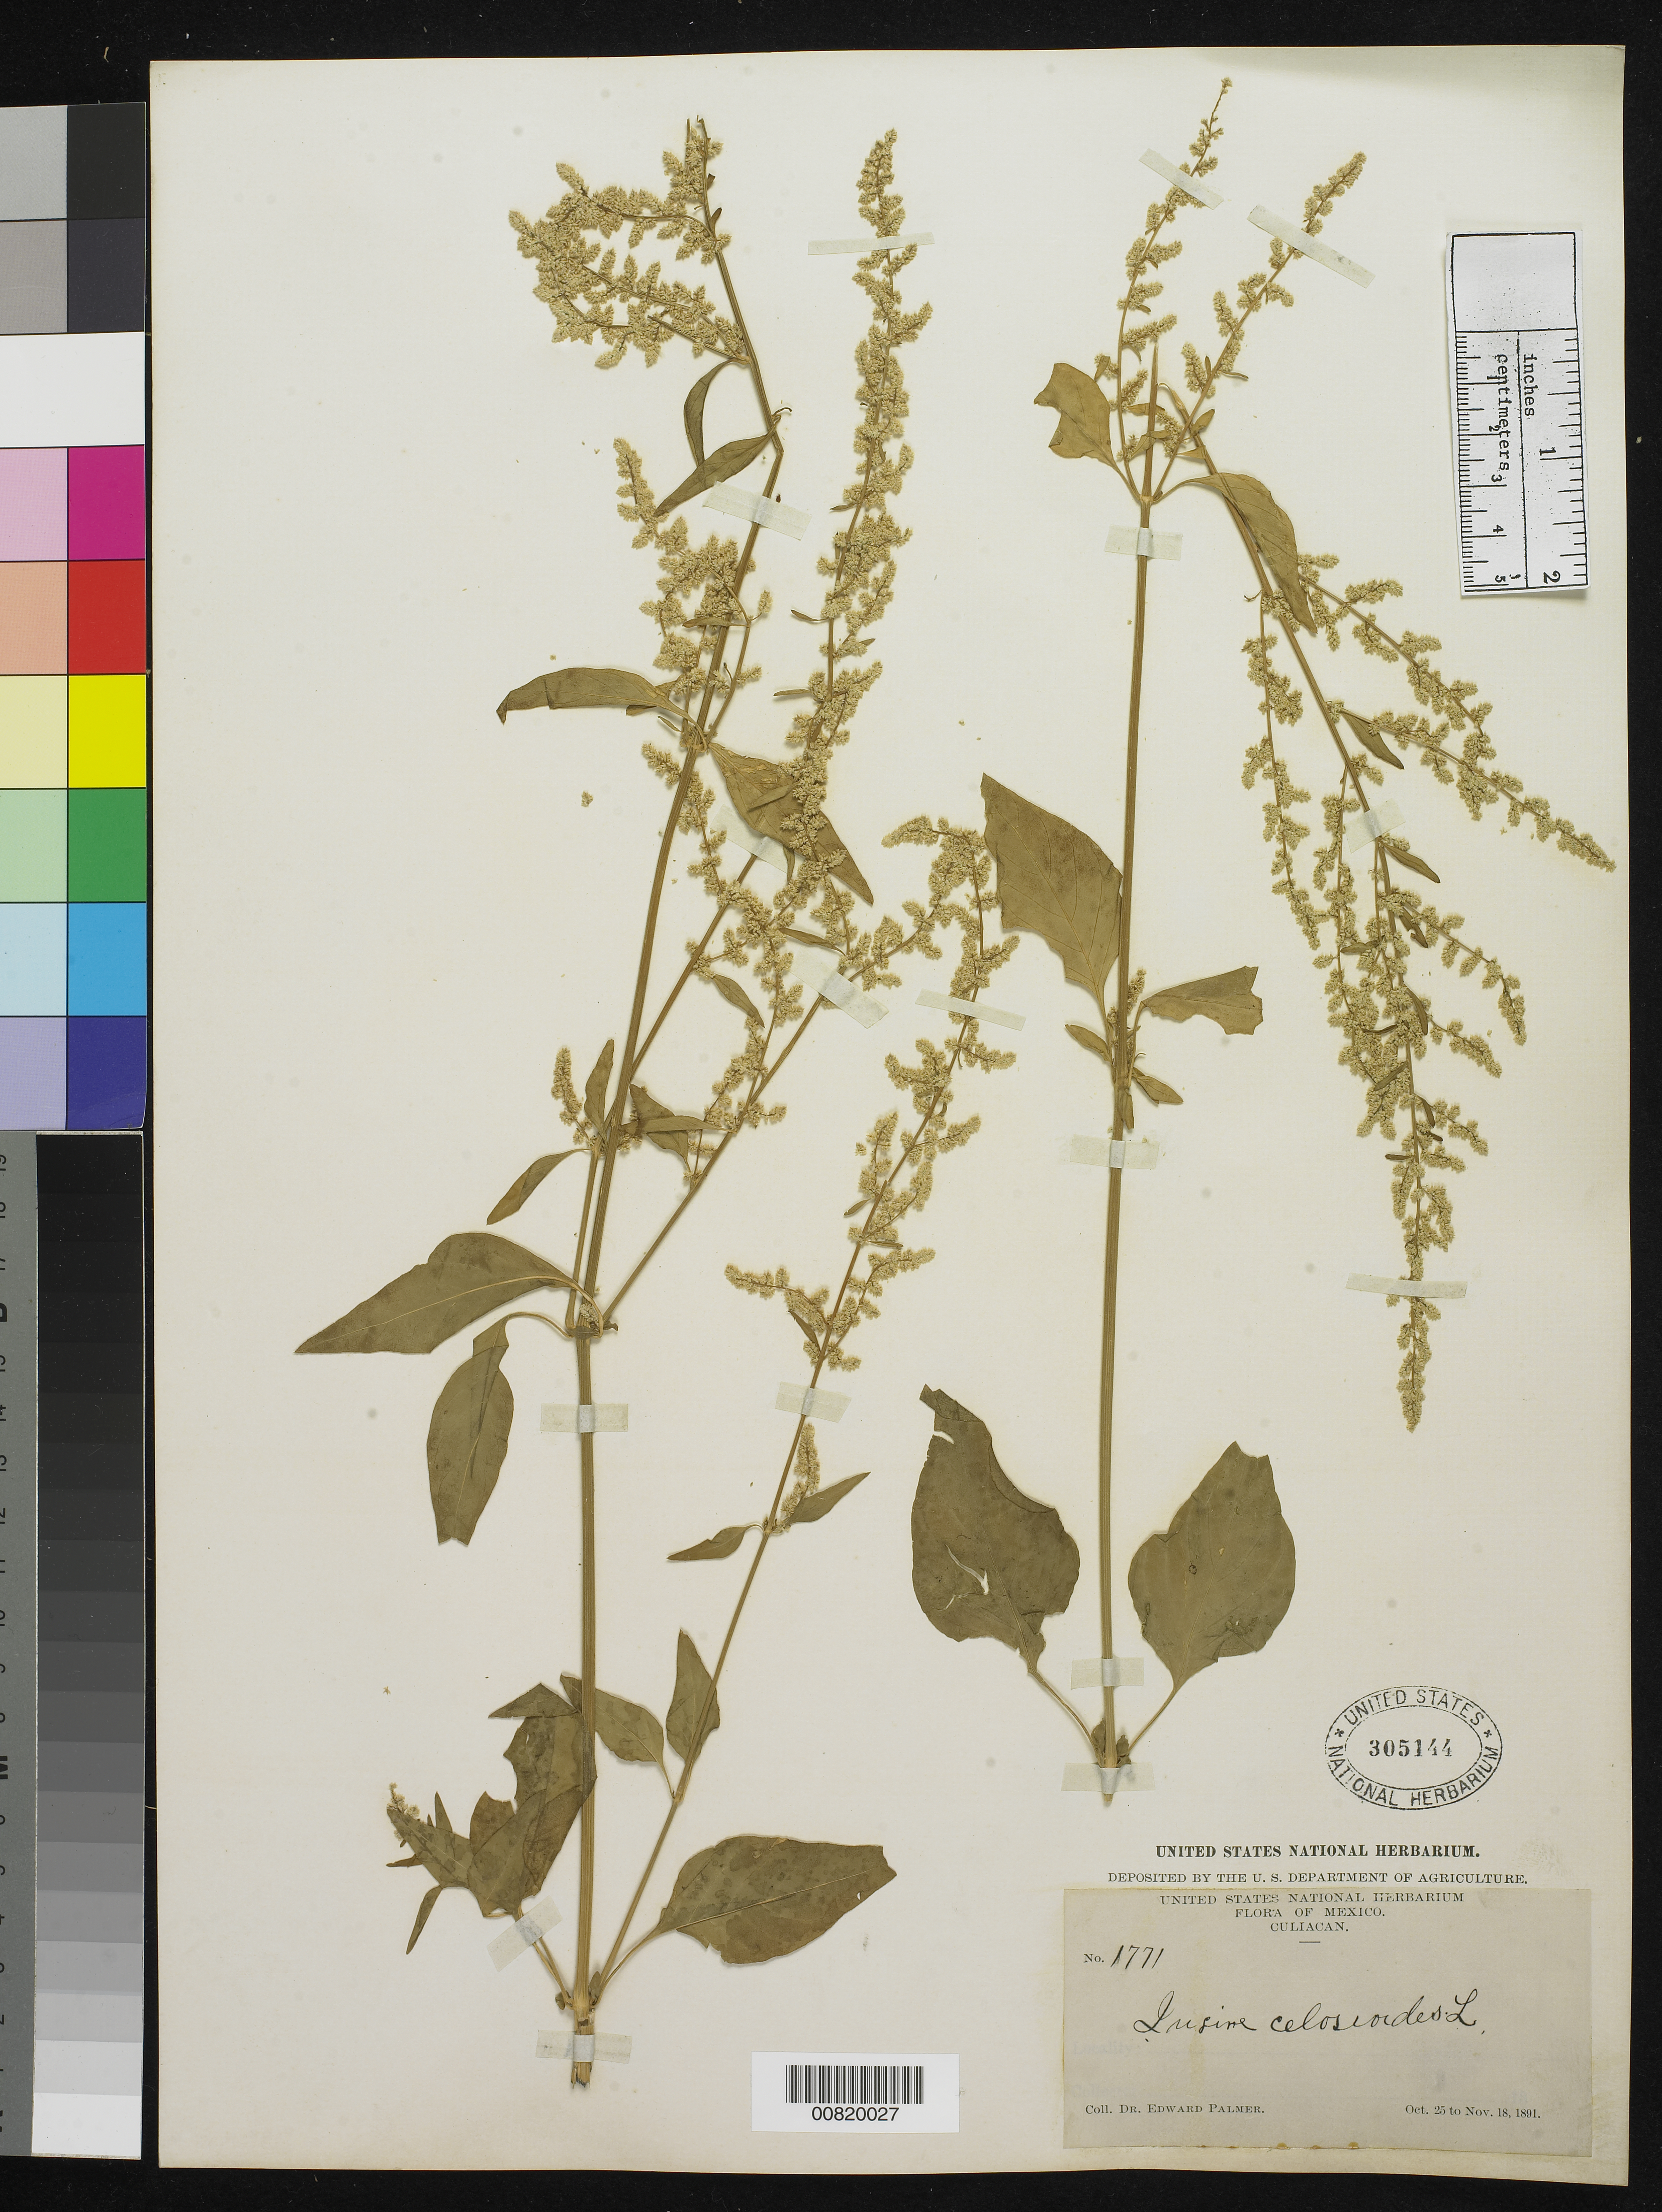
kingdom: Plantae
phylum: Tracheophyta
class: Magnoliopsida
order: Caryophyllales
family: Amaranthaceae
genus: Iresine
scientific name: Iresine celosioides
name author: L.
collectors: E. Palmer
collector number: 1771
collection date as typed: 25 Oct 1891 to 18 Nov 1891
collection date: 1891-10-25/1891-11-18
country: Mexico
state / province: Sinaloa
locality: Culiacan, Sinaloa.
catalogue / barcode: US 305144